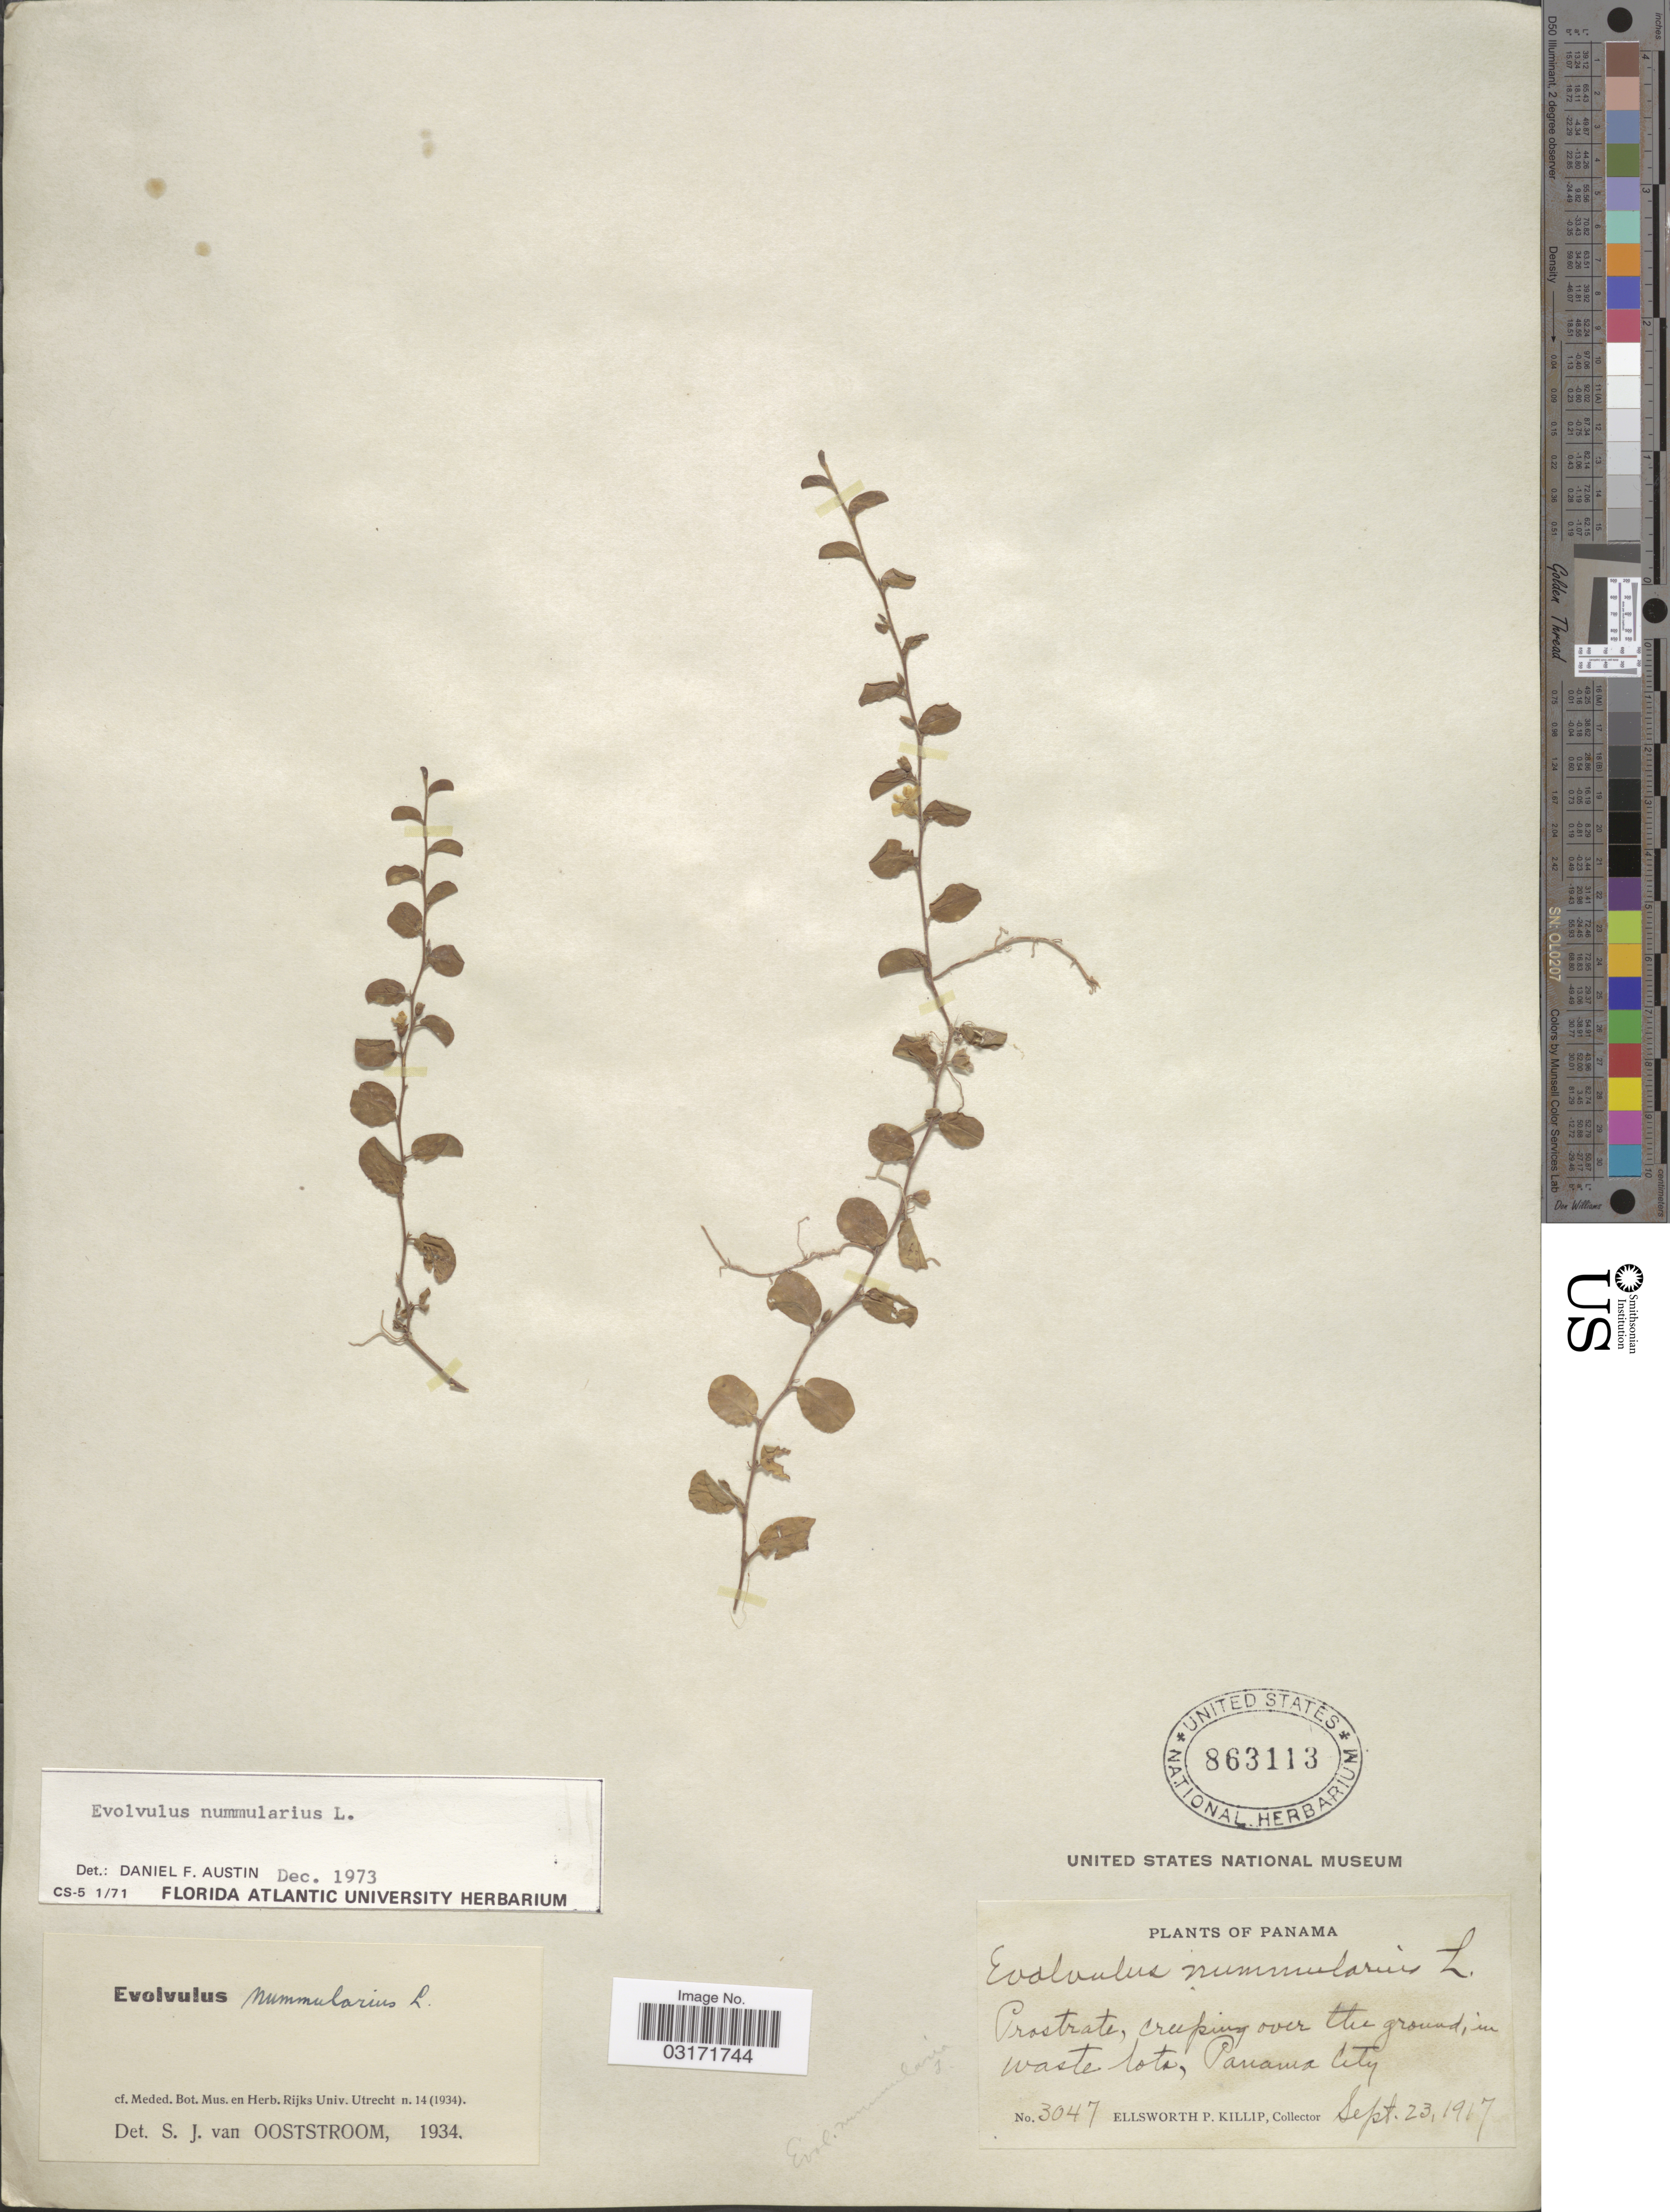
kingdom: Plantae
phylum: Tracheophyta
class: Magnoliopsida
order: Solanales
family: Convolvulaceae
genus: Evolvulus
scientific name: Evolvulus nummularius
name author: (L.) L.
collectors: E. P. Killip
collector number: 3047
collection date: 1917-09-23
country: Panama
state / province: Panamá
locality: Panama City.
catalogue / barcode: US 863113